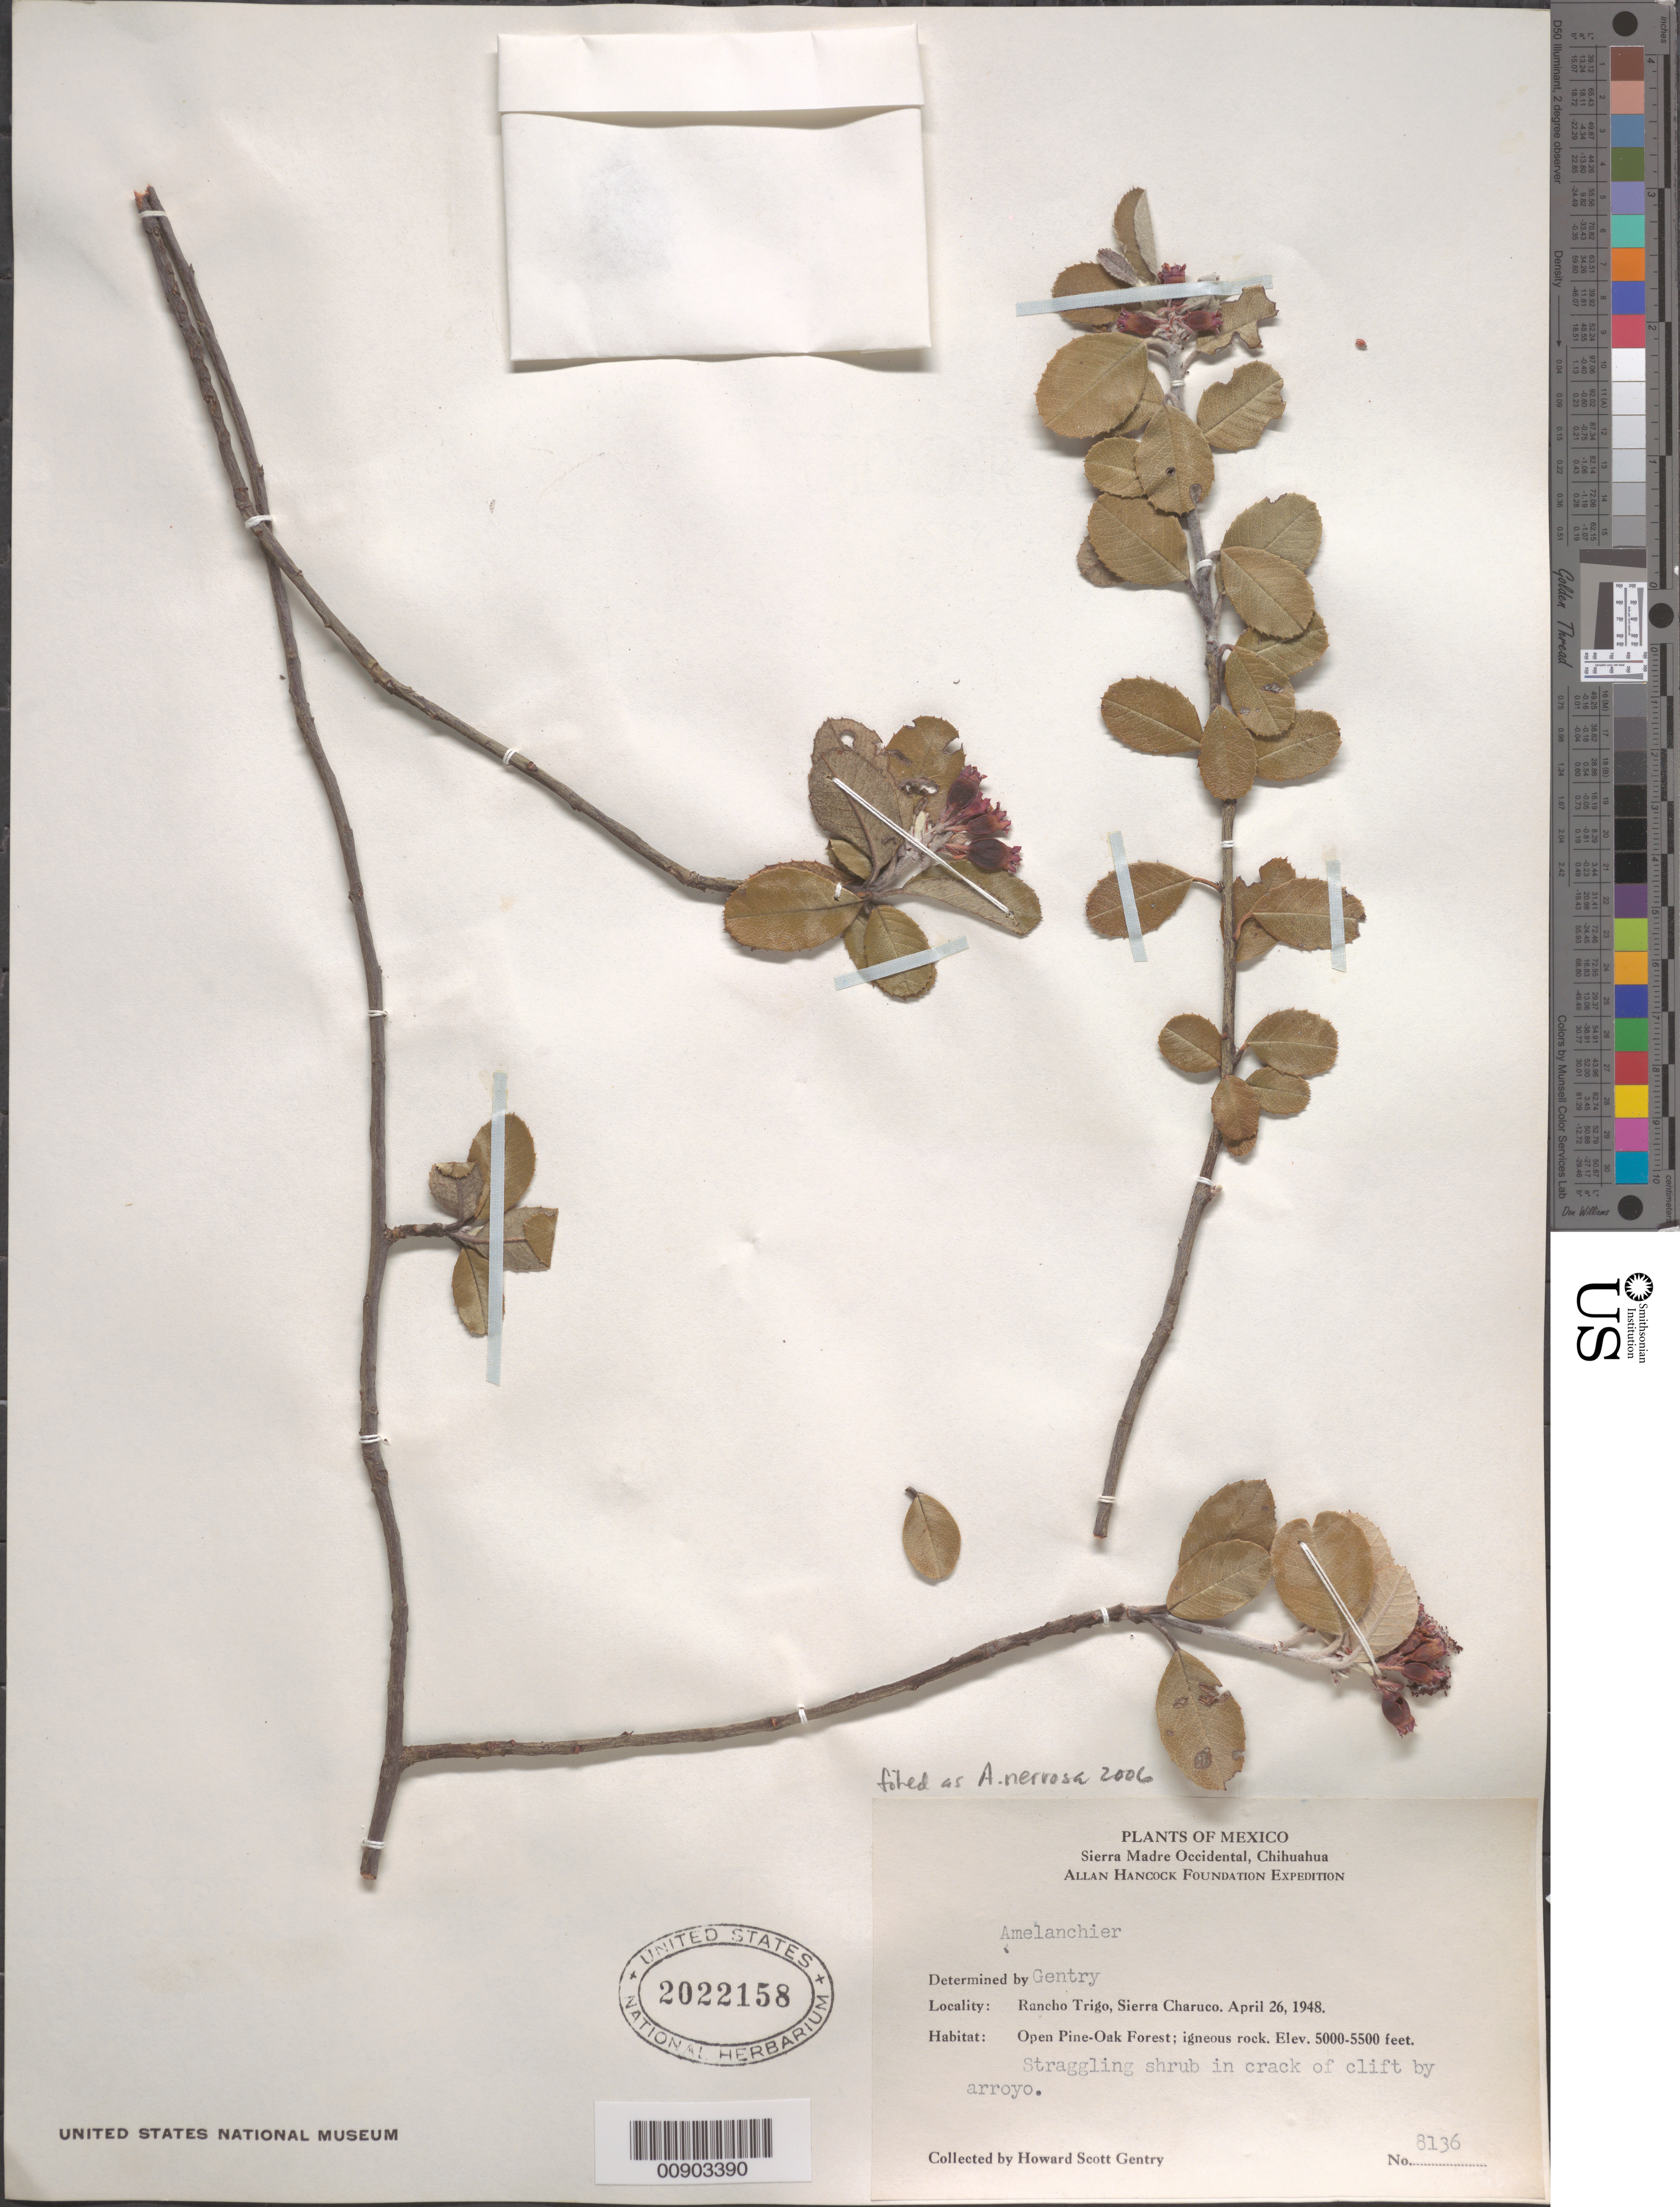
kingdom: Plantae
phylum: Tracheophyta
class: Magnoliopsida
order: Rosales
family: Rosaceae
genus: Malacomeles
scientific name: Malacomeles denticulata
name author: (Kunth) G.N. Jones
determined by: Strong, Mark T., (BOT), Smithsonian Institution - National Museum of Natural History (UNITED STATES)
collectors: H. S. Gentry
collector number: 8136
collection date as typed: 26 Apr 1948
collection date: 1948-04-26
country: Mexico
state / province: Chihuahua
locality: Rancho Trigo, Sierra Charuco, Chihuahua.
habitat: In crack of clift by arroyo. Open Pine-Oak Forest; igneous rock.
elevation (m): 1524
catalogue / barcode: US 2022158